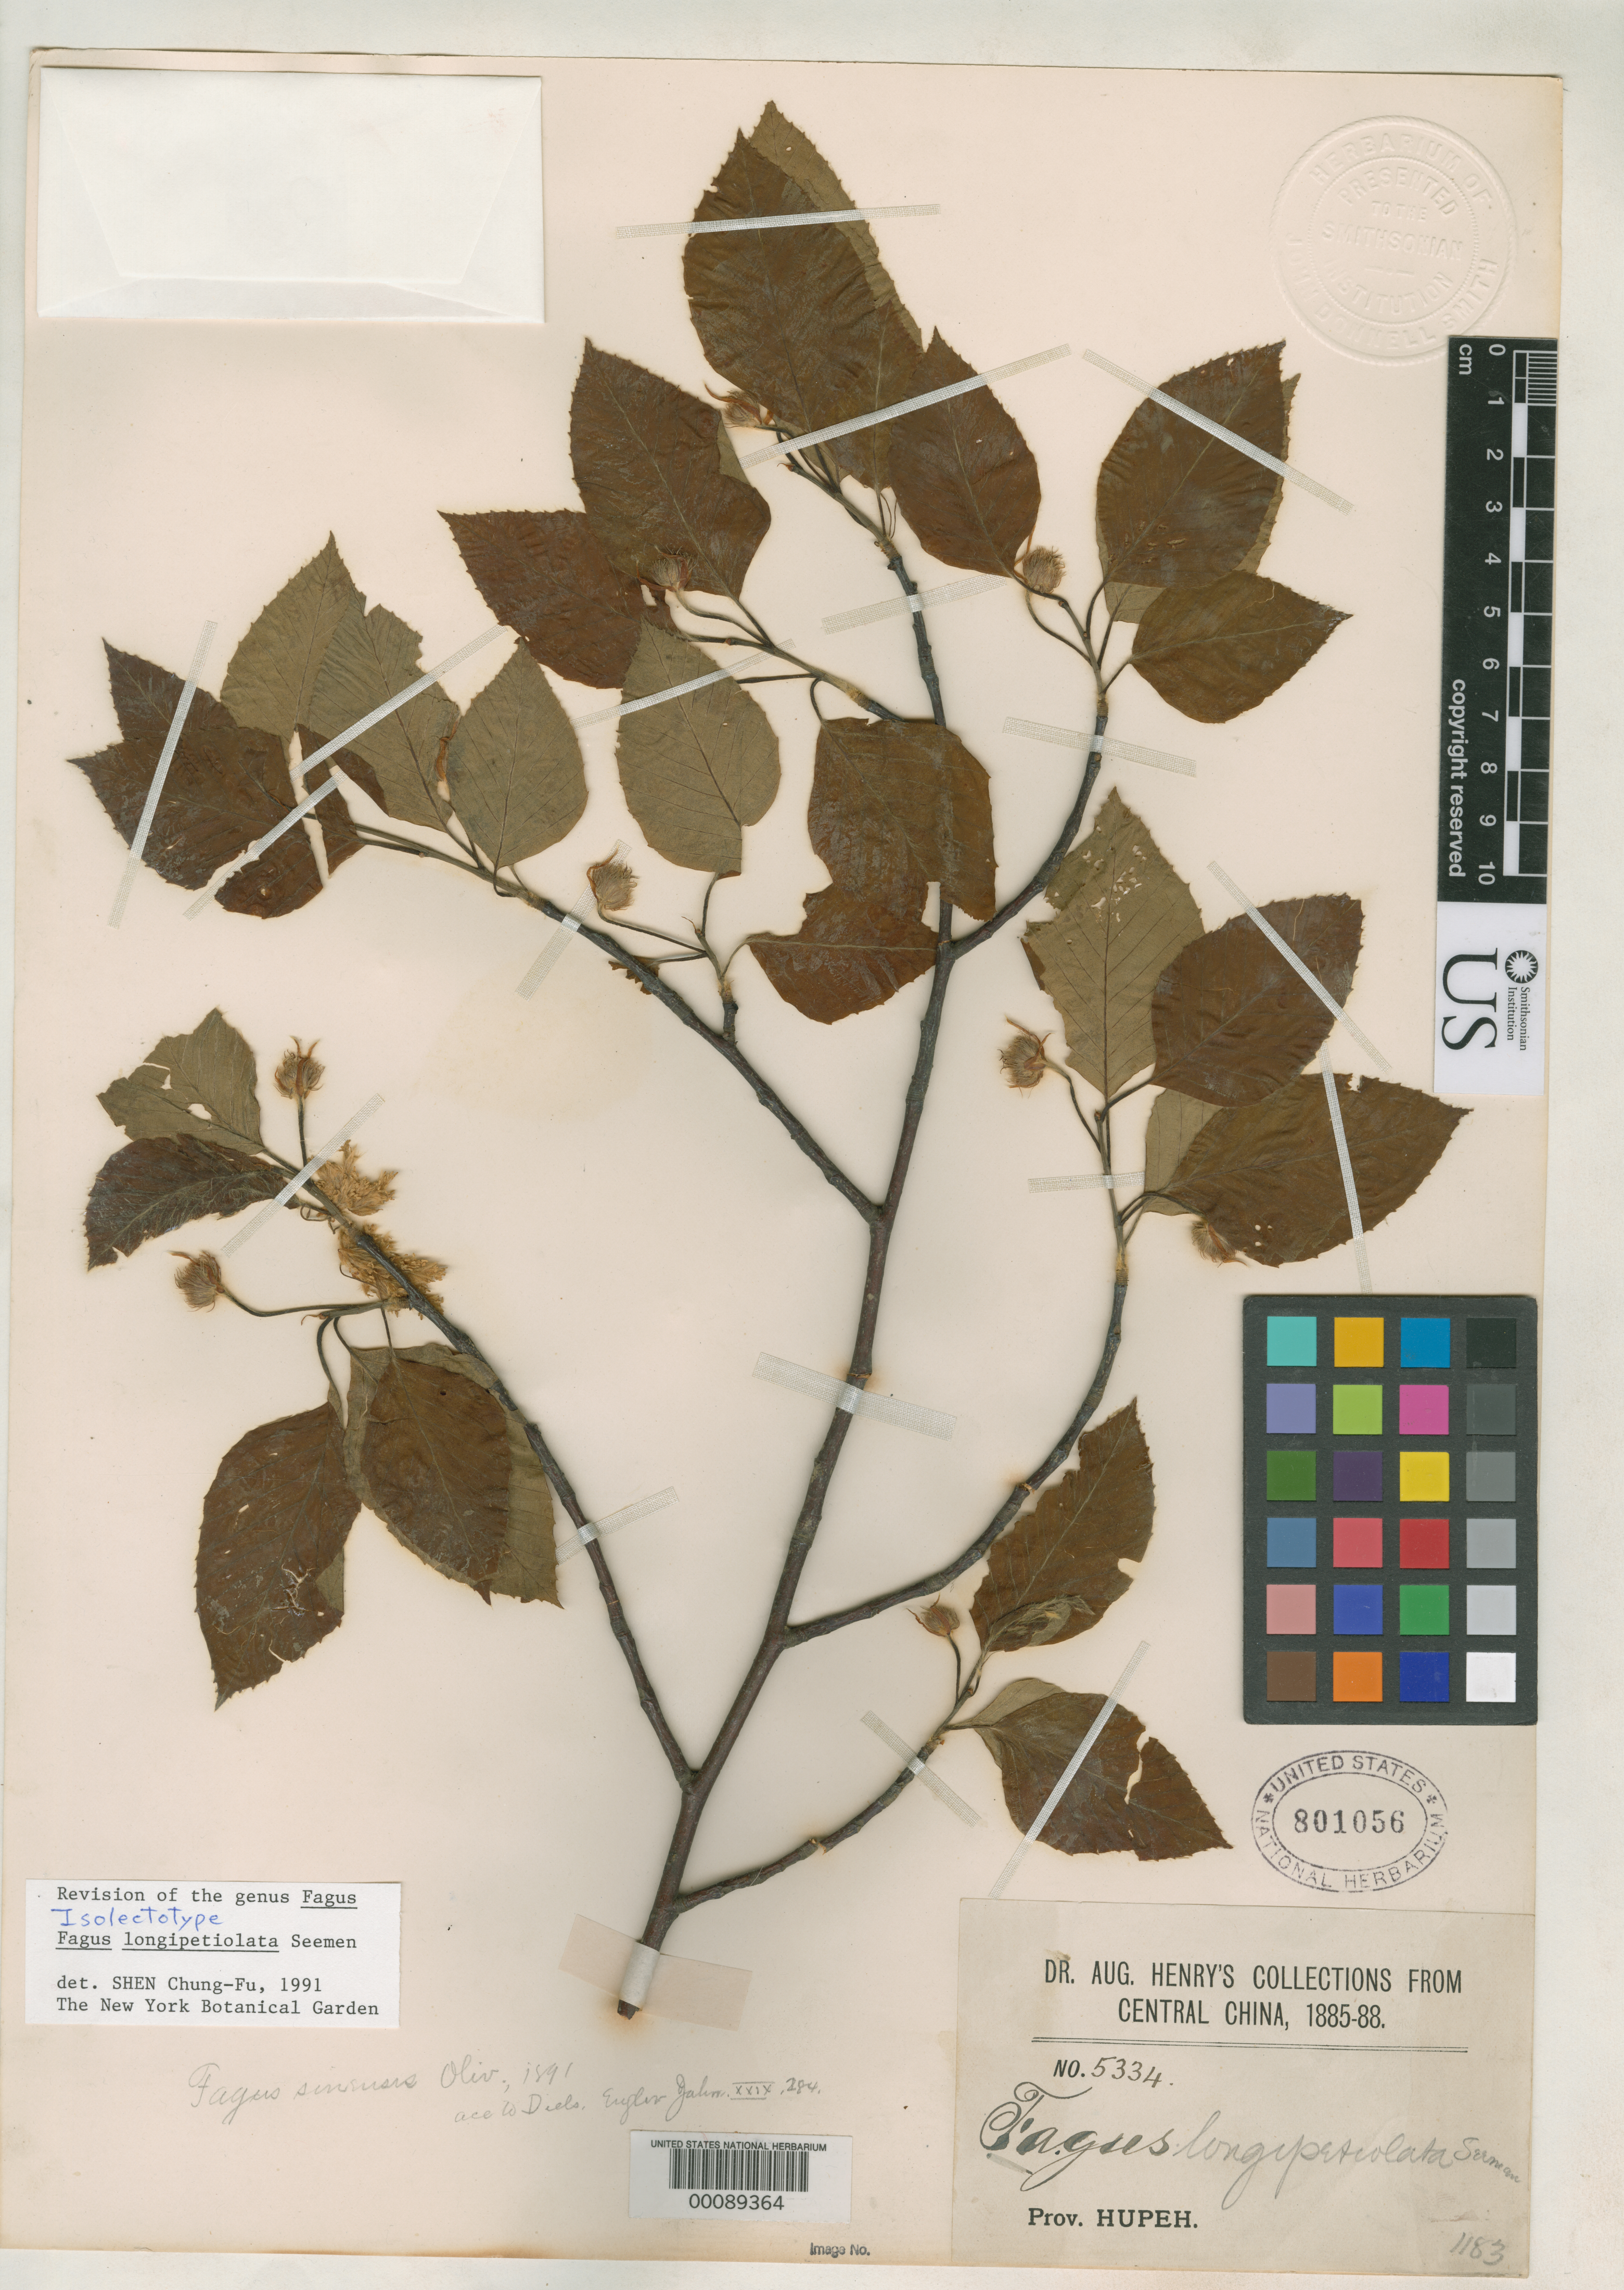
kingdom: Plantae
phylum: Tracheophyta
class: Magnoliopsida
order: Fagales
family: Fagaceae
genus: Fagus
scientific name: Fagus sylvatica var. longipes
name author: Oliv.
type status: Type Collection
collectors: A. Henry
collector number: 5334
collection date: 1885/1888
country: China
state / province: Hubei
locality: Central China. Prov. Hupeh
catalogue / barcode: US 801056-2